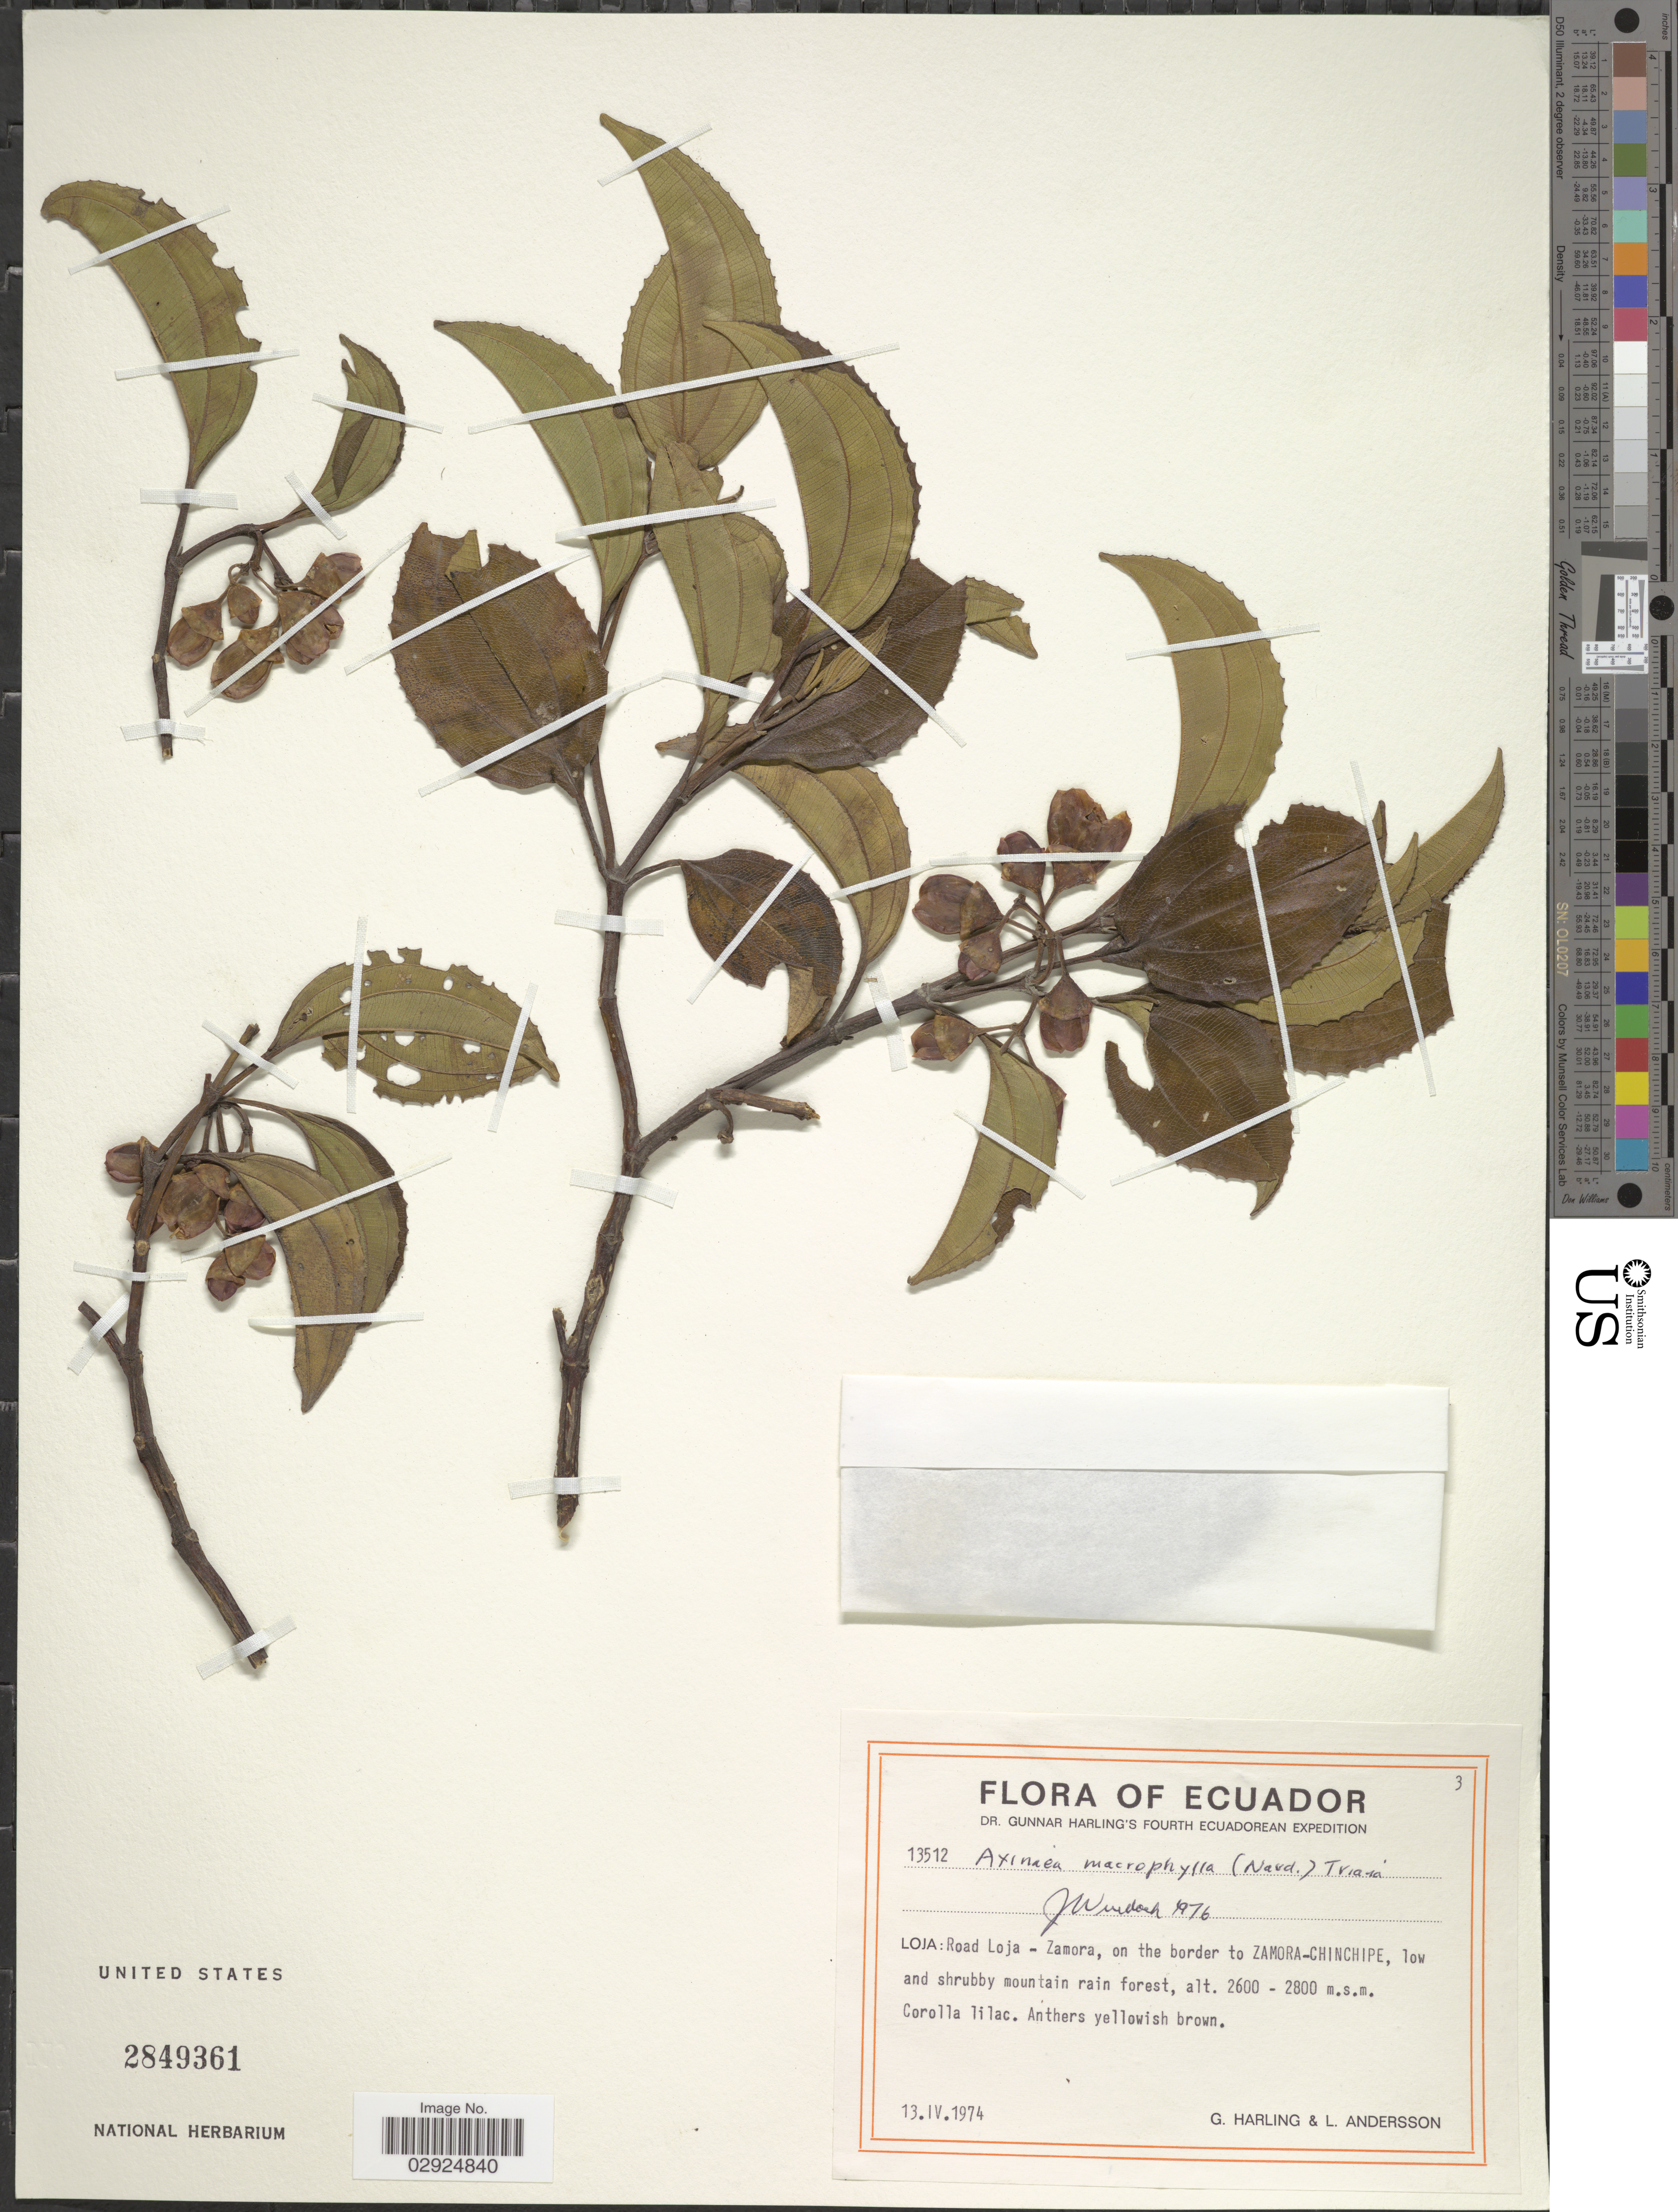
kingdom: Plantae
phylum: Tracheophyta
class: Magnoliopsida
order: Myrtales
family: Melastomataceae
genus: Axinaea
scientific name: Axinaea macrophylla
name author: (Naudin) Triana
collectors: G. Harling & L. Andersson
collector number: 13512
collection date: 1974-04-13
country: Ecuador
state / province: Loja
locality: Loja: Road Loja - Zamora, on the border to Zamora-Chinchipe.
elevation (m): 2600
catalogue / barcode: US 2849361